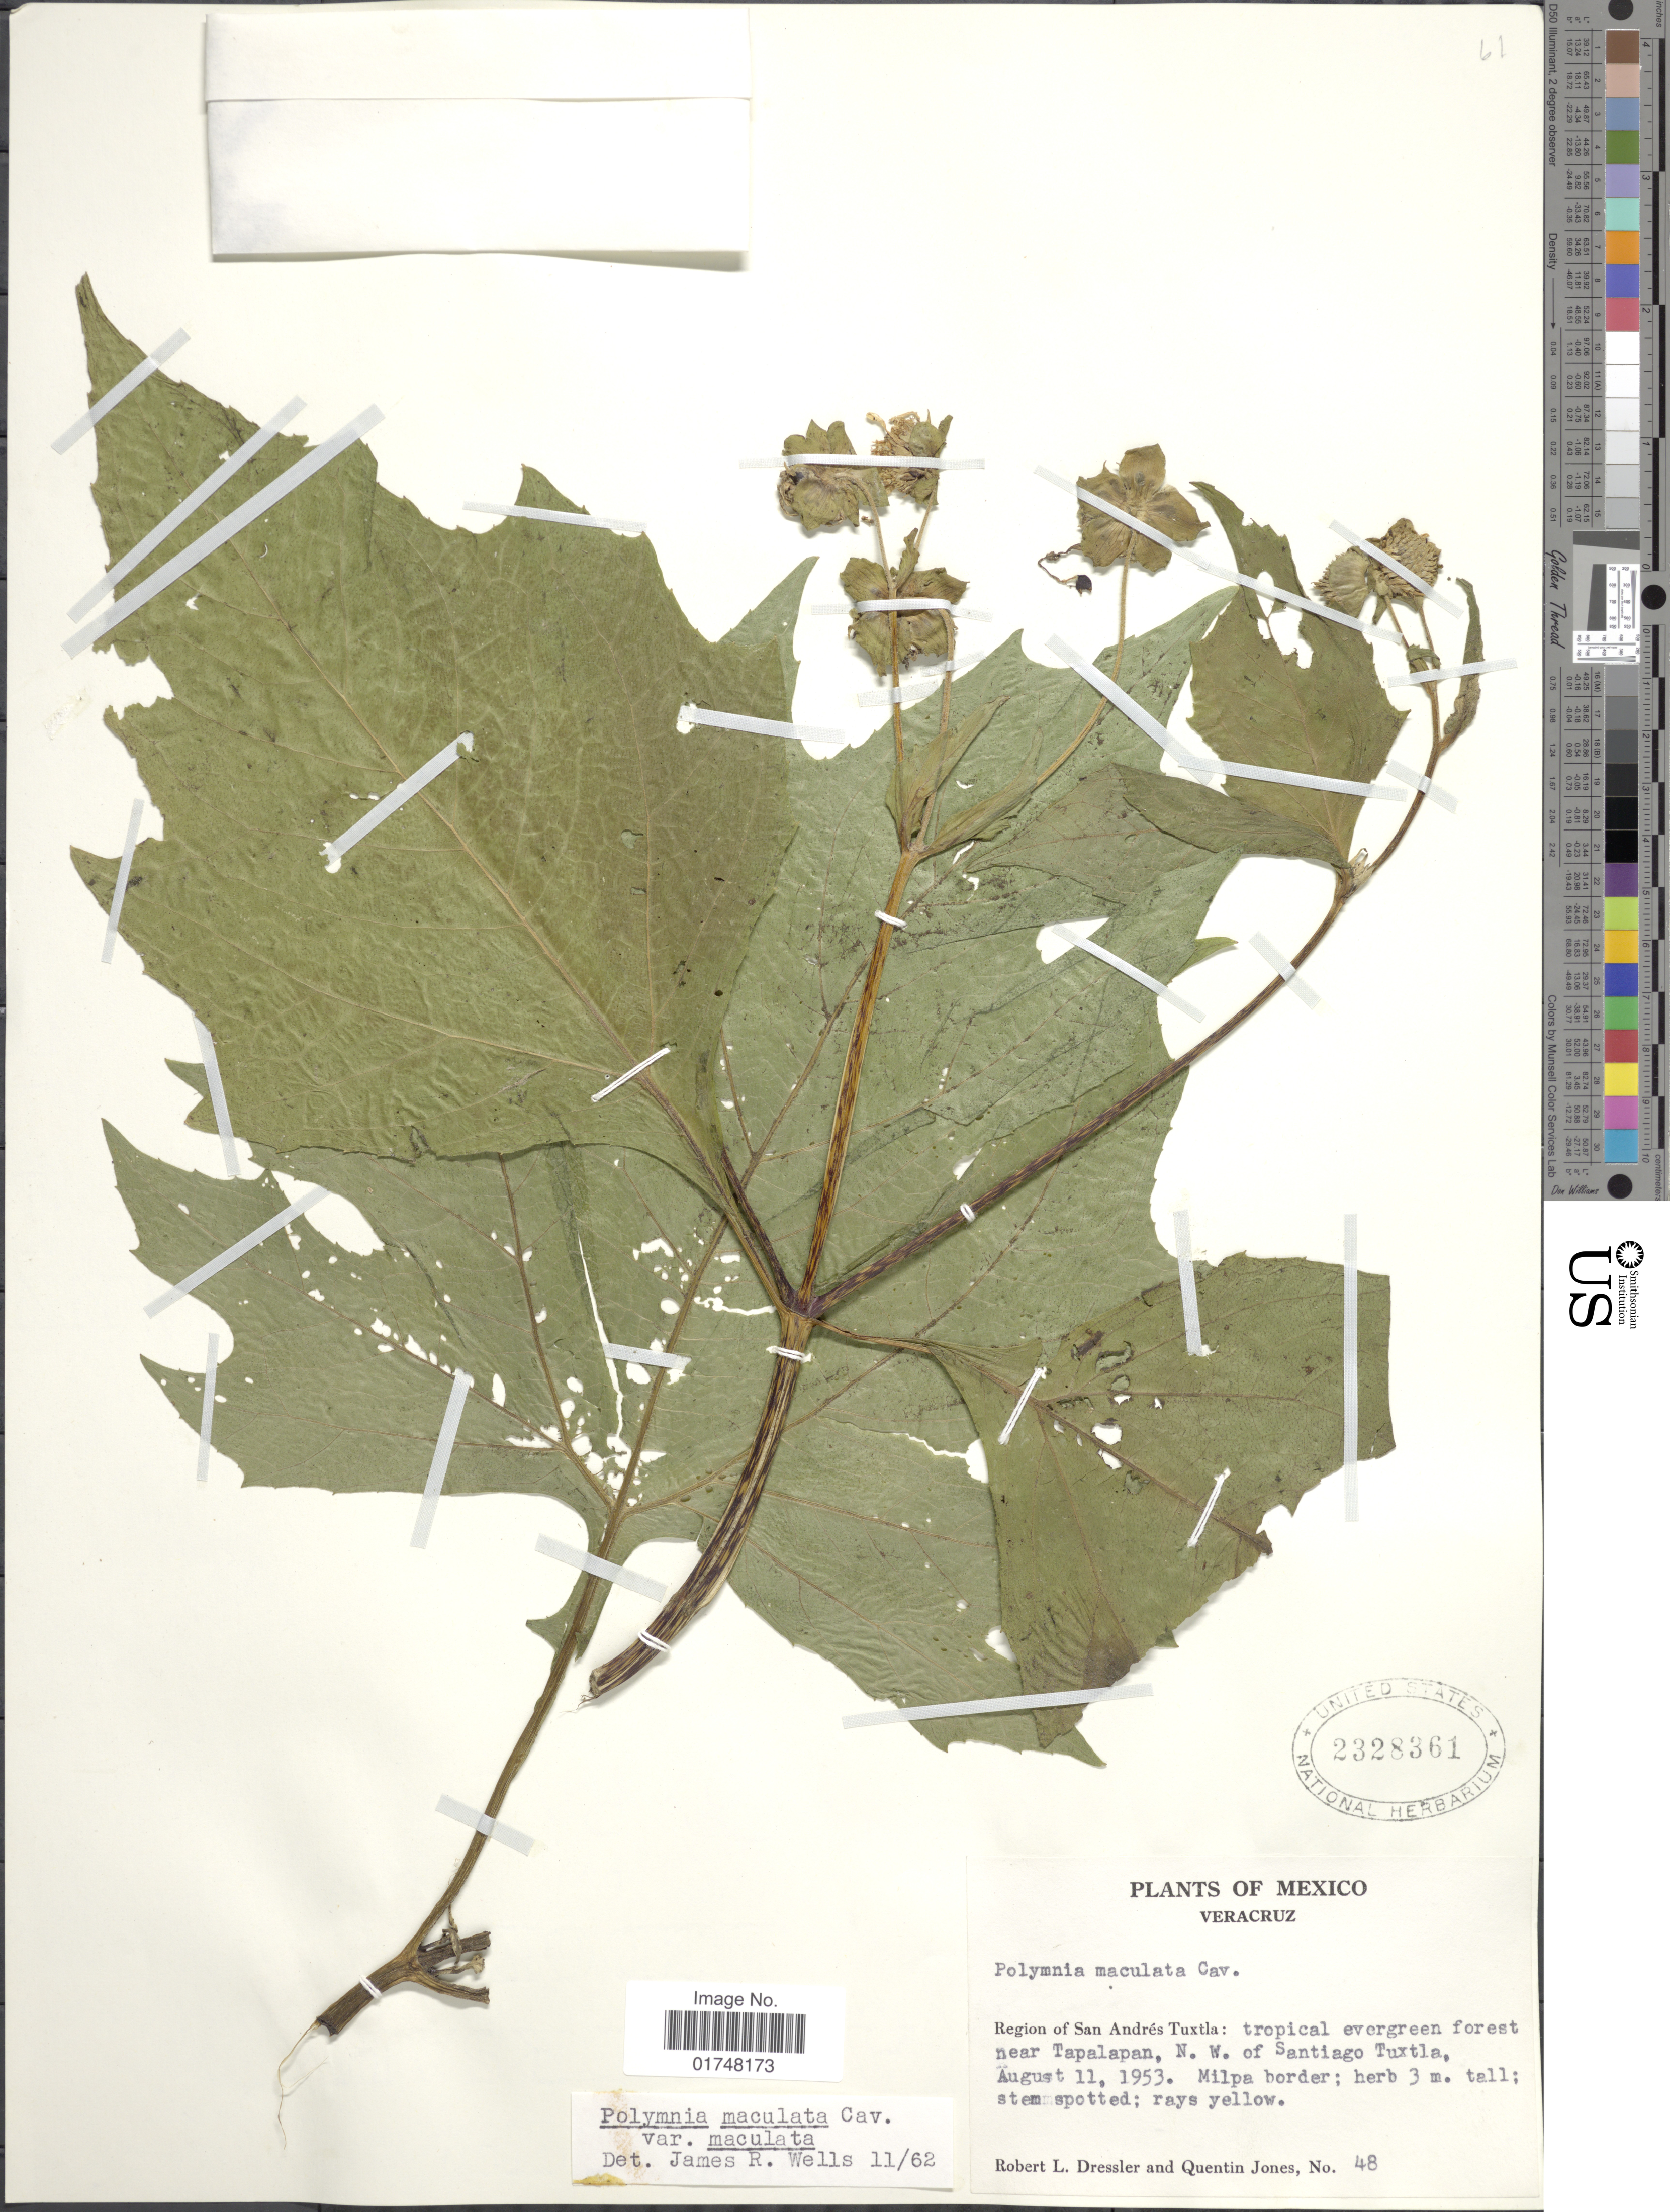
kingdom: Plantae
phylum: Tracheophyta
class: Magnoliopsida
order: Asterales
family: Asteraceae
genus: Smallanthus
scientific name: Smallanthus maculatus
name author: (Cav.) H. Rob.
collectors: R. Dressler & Q. Jones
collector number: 48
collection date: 1953-08-11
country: Mexico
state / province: Veracruz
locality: Veracruz. Region of San Andres Tuxtla, near Tapalapan, N. W. of Santiago Tuxtla. Milpa border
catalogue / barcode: US 2328361